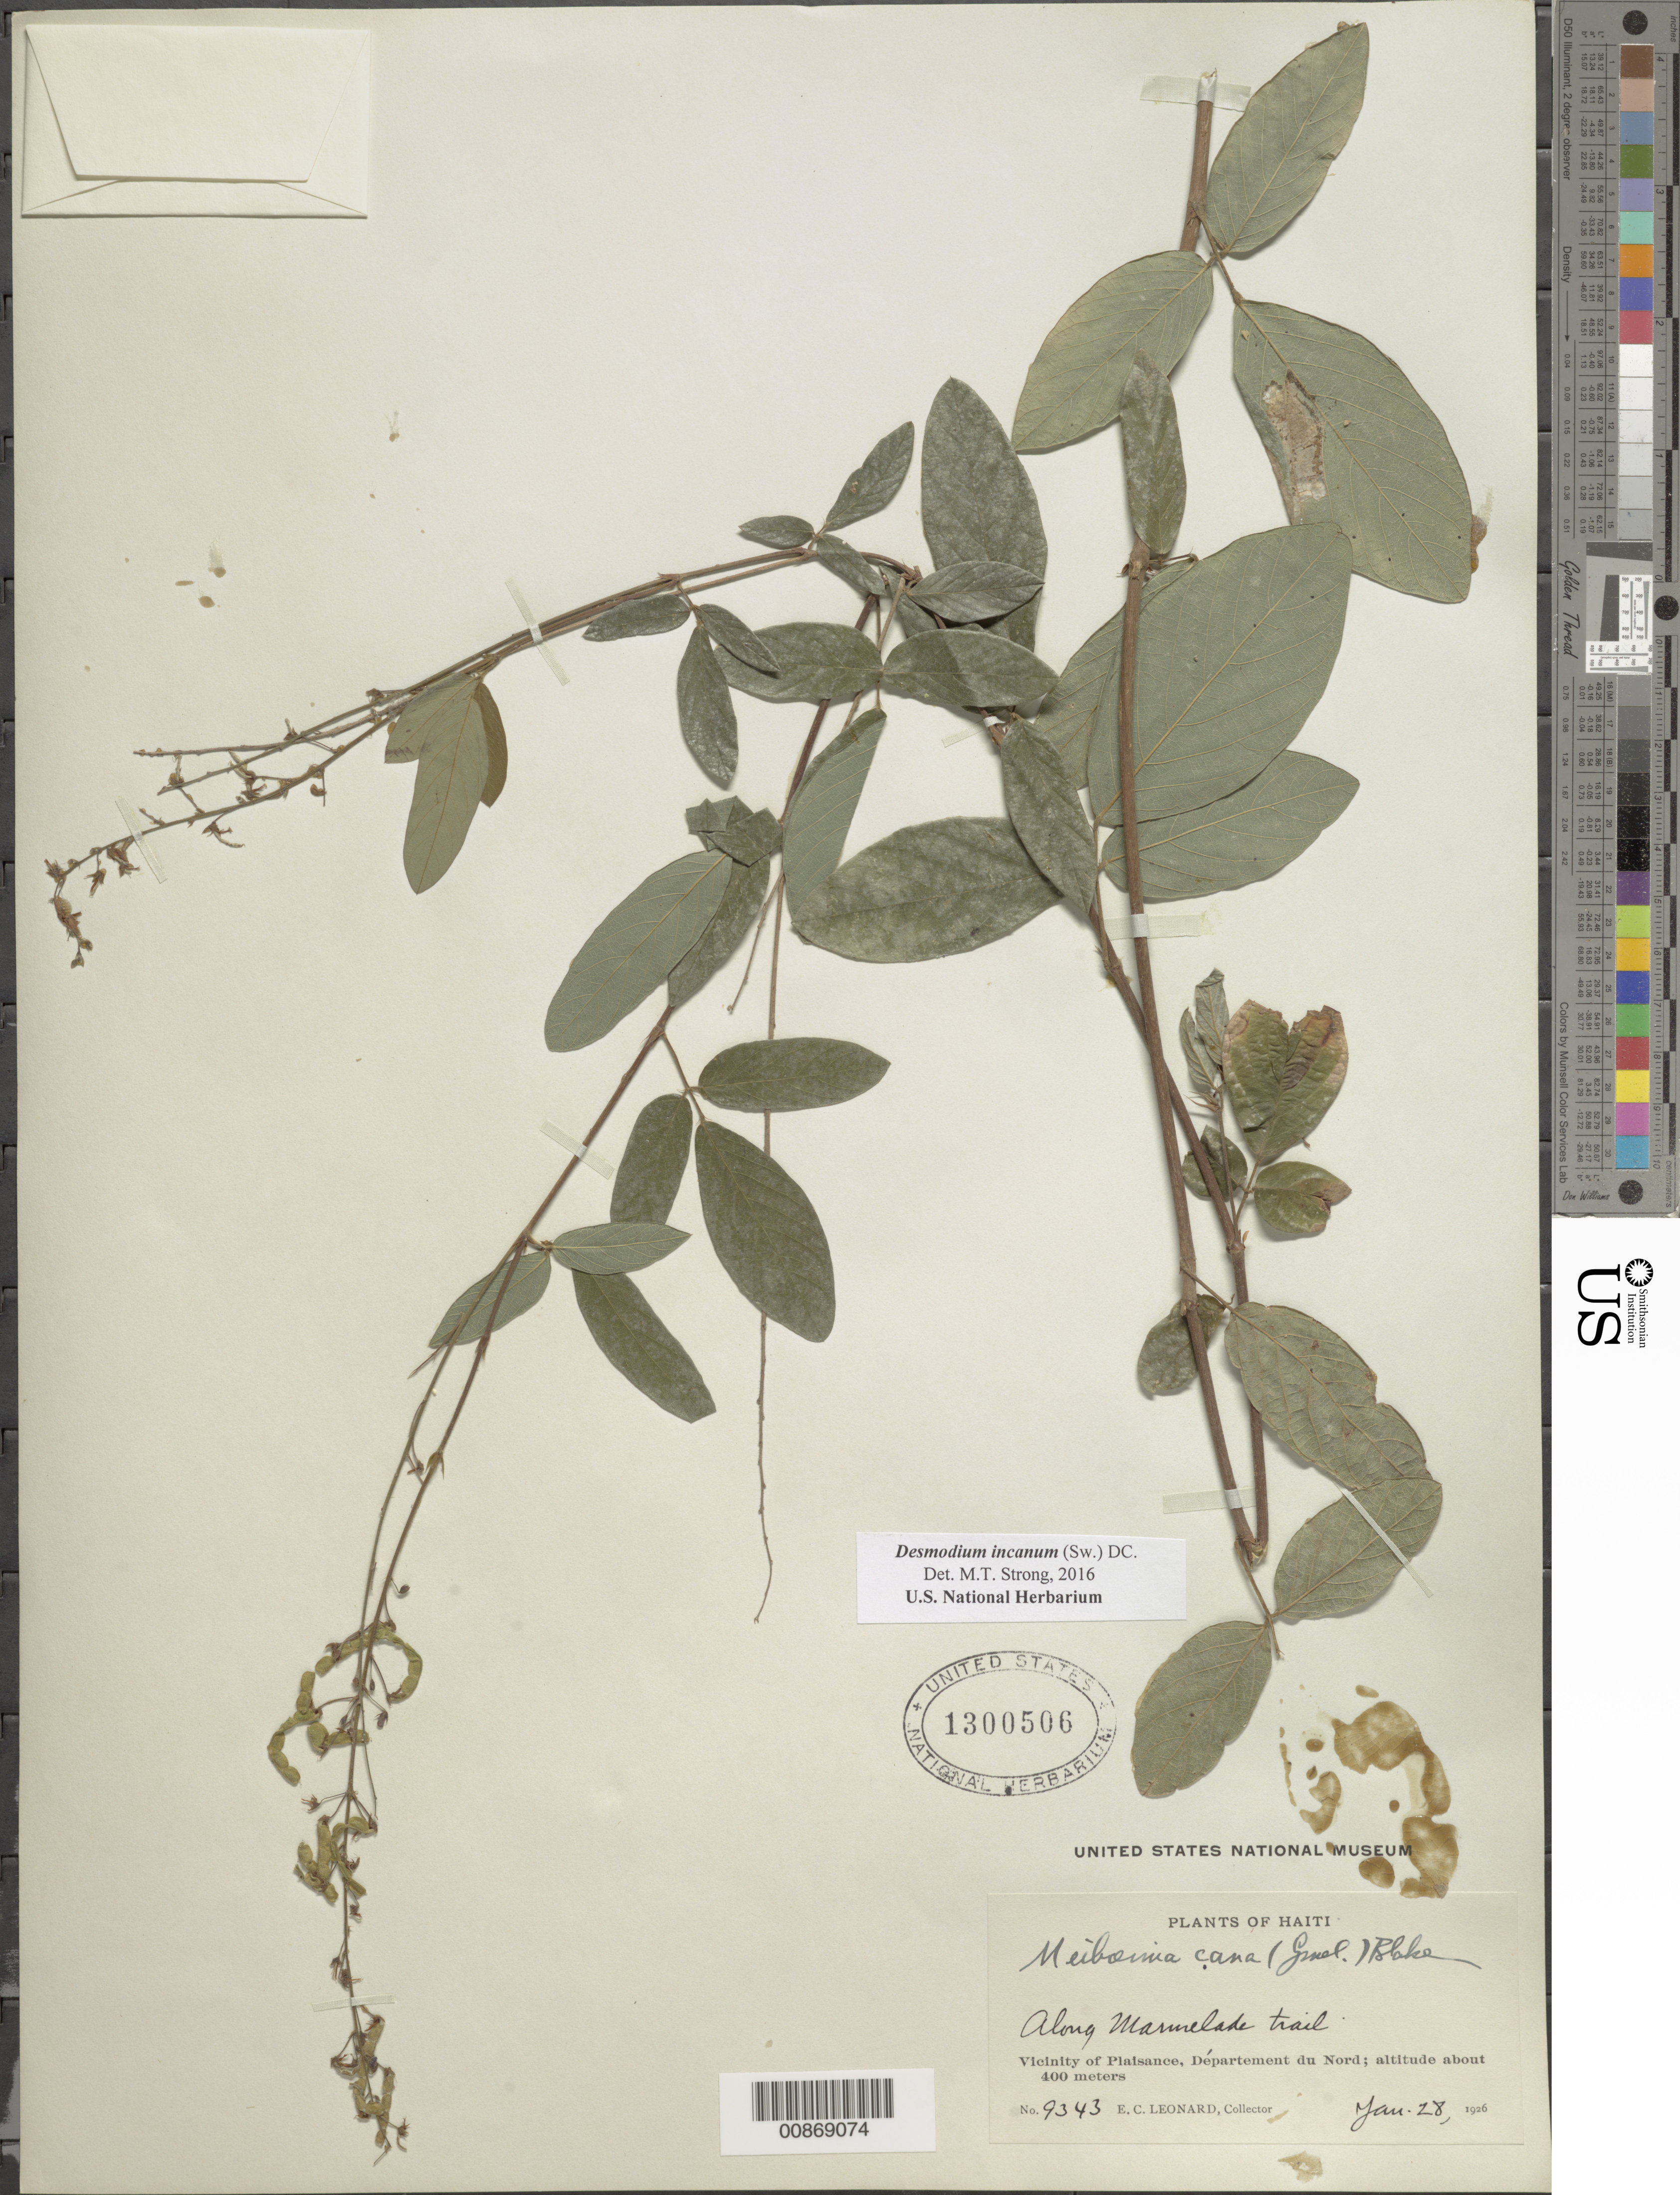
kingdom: Plantae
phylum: Tracheophyta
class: Magnoliopsida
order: Fabales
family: Fabaceae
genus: Desmodium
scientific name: Desmodium incanum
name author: (Sw.) DC.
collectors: E. C. Leonard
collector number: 9343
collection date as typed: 28 Jan 1926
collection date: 1926-01-28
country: Haiti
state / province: Nord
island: Hispaniola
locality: Vicinity of Plaisance. Along Marmelade trail.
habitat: Along trail.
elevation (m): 400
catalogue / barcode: US 1300506